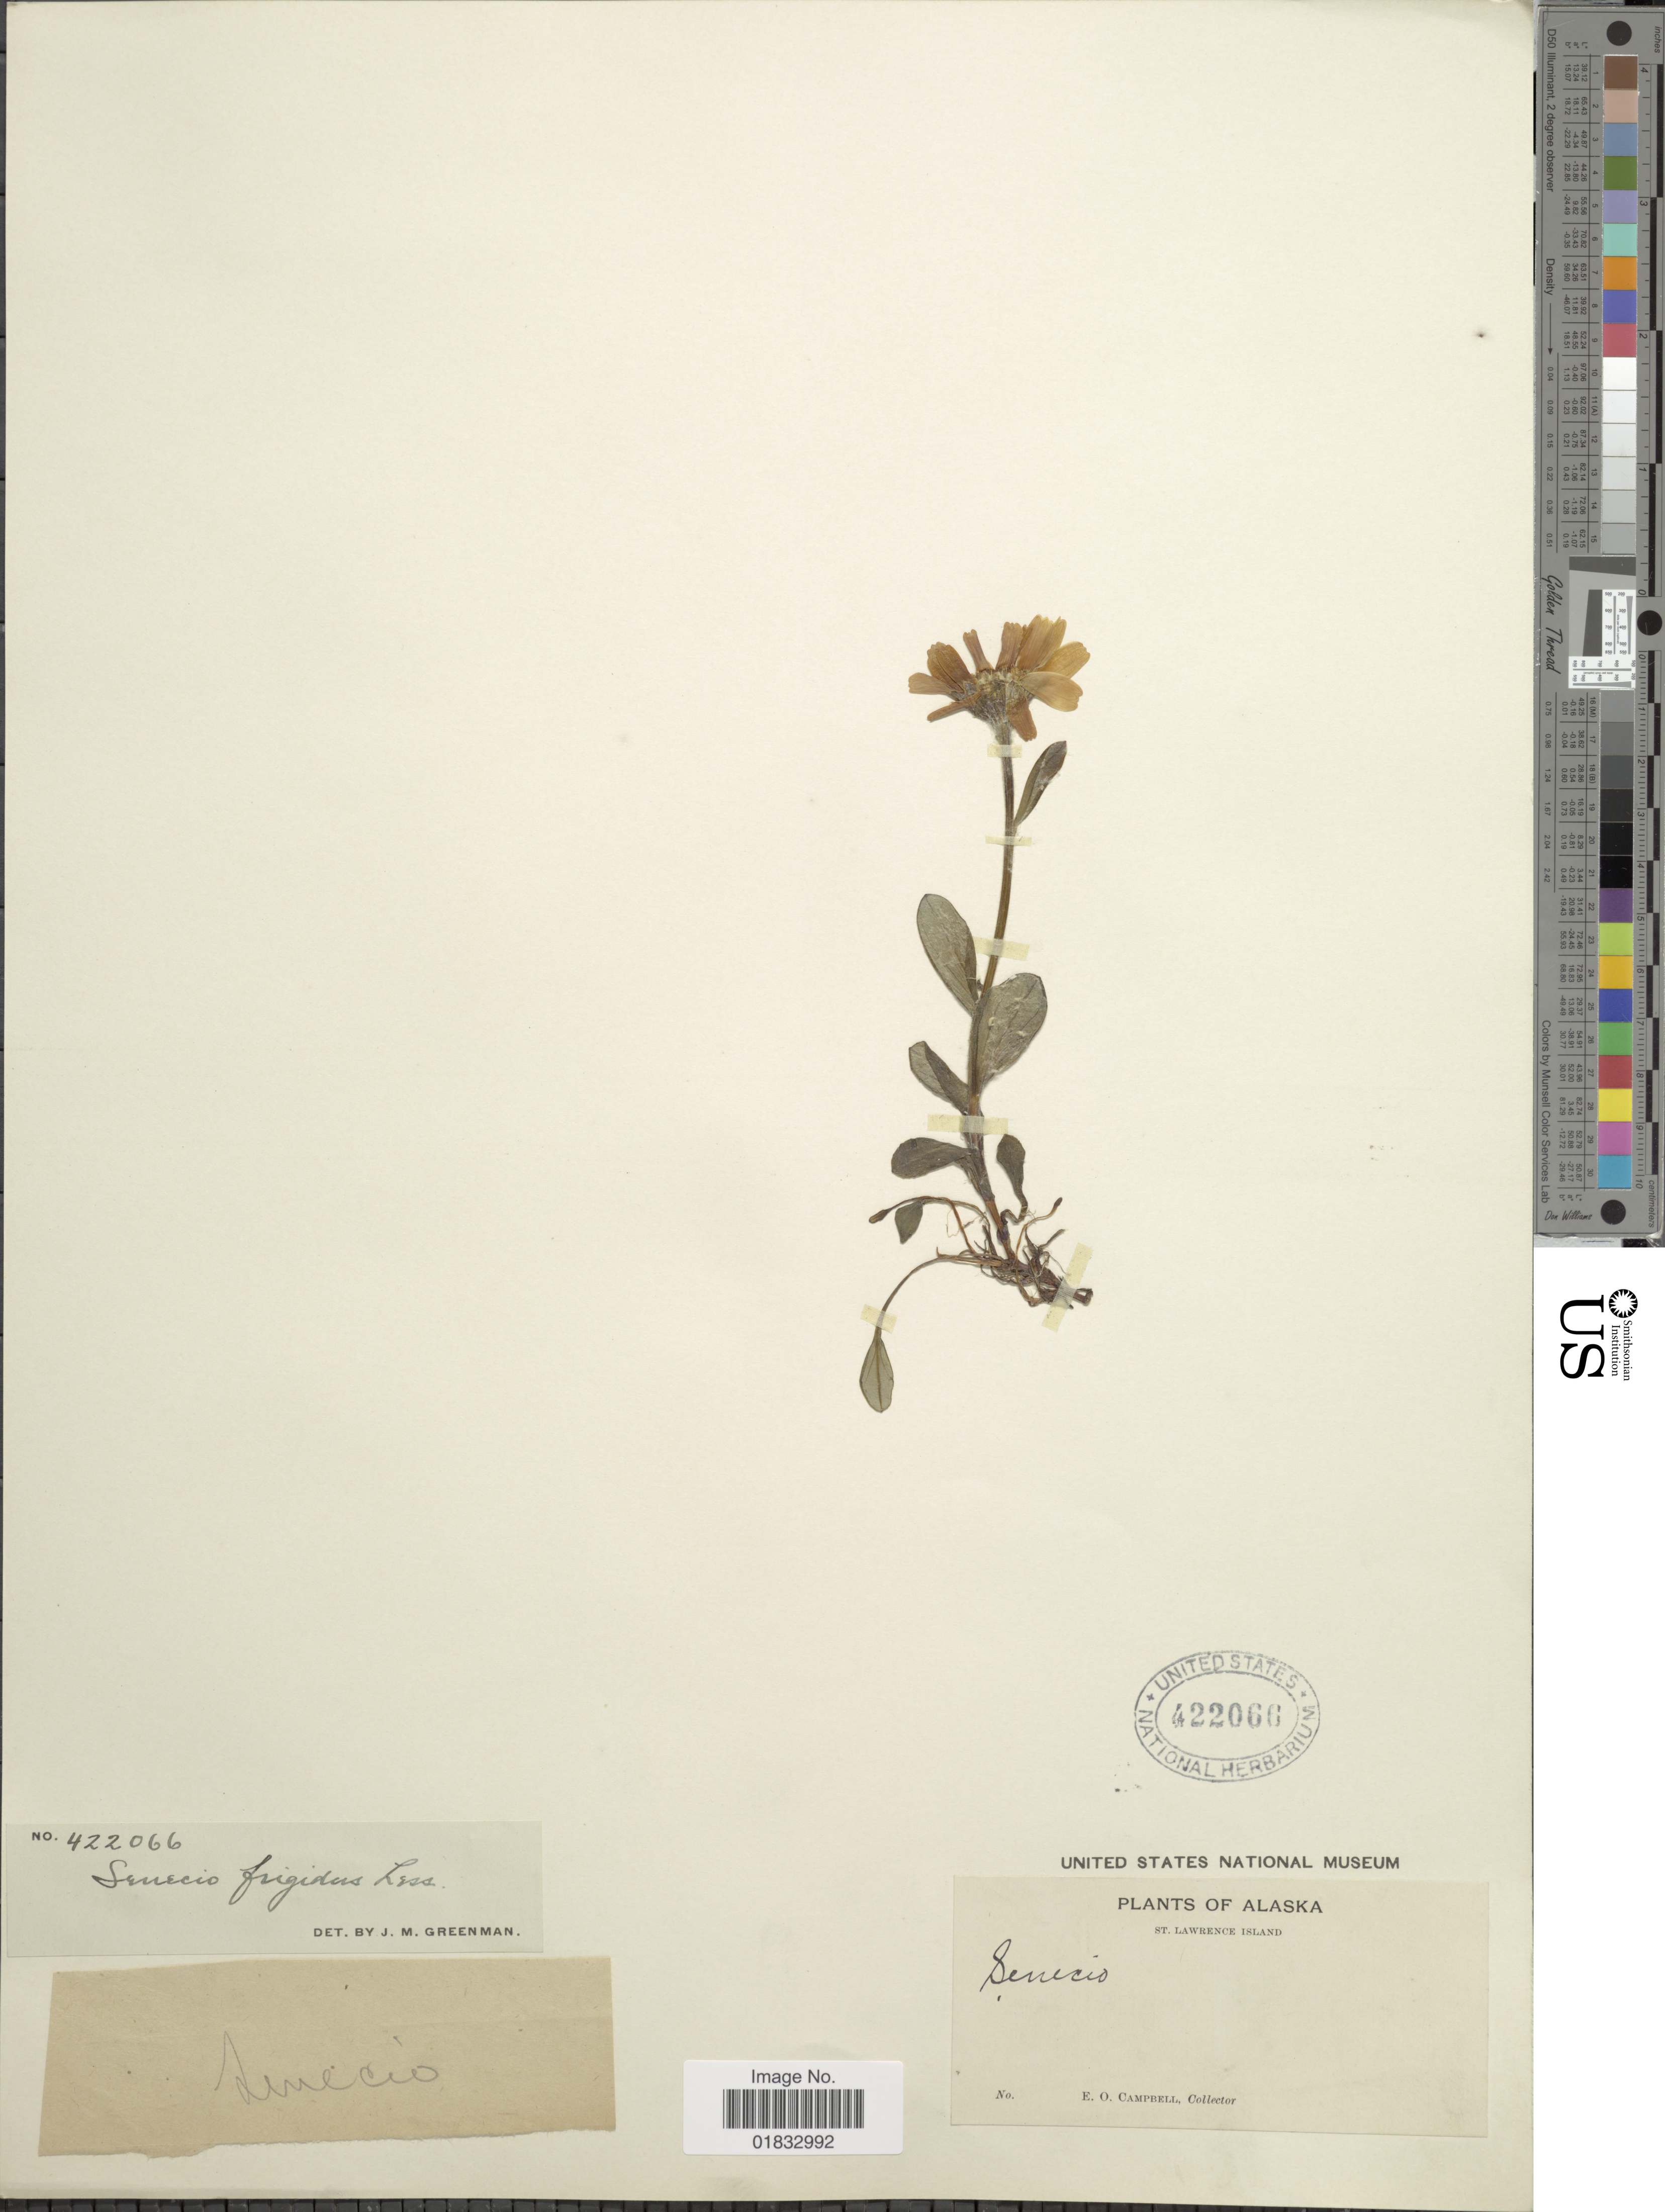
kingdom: Plantae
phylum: Tracheophyta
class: Magnoliopsida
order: Asterales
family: Asteraceae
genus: Tephroseris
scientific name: Tephroseris frigida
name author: (Richardson) Holub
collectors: E. Campbell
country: United States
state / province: Alaska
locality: St Lawrence Island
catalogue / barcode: US 422066